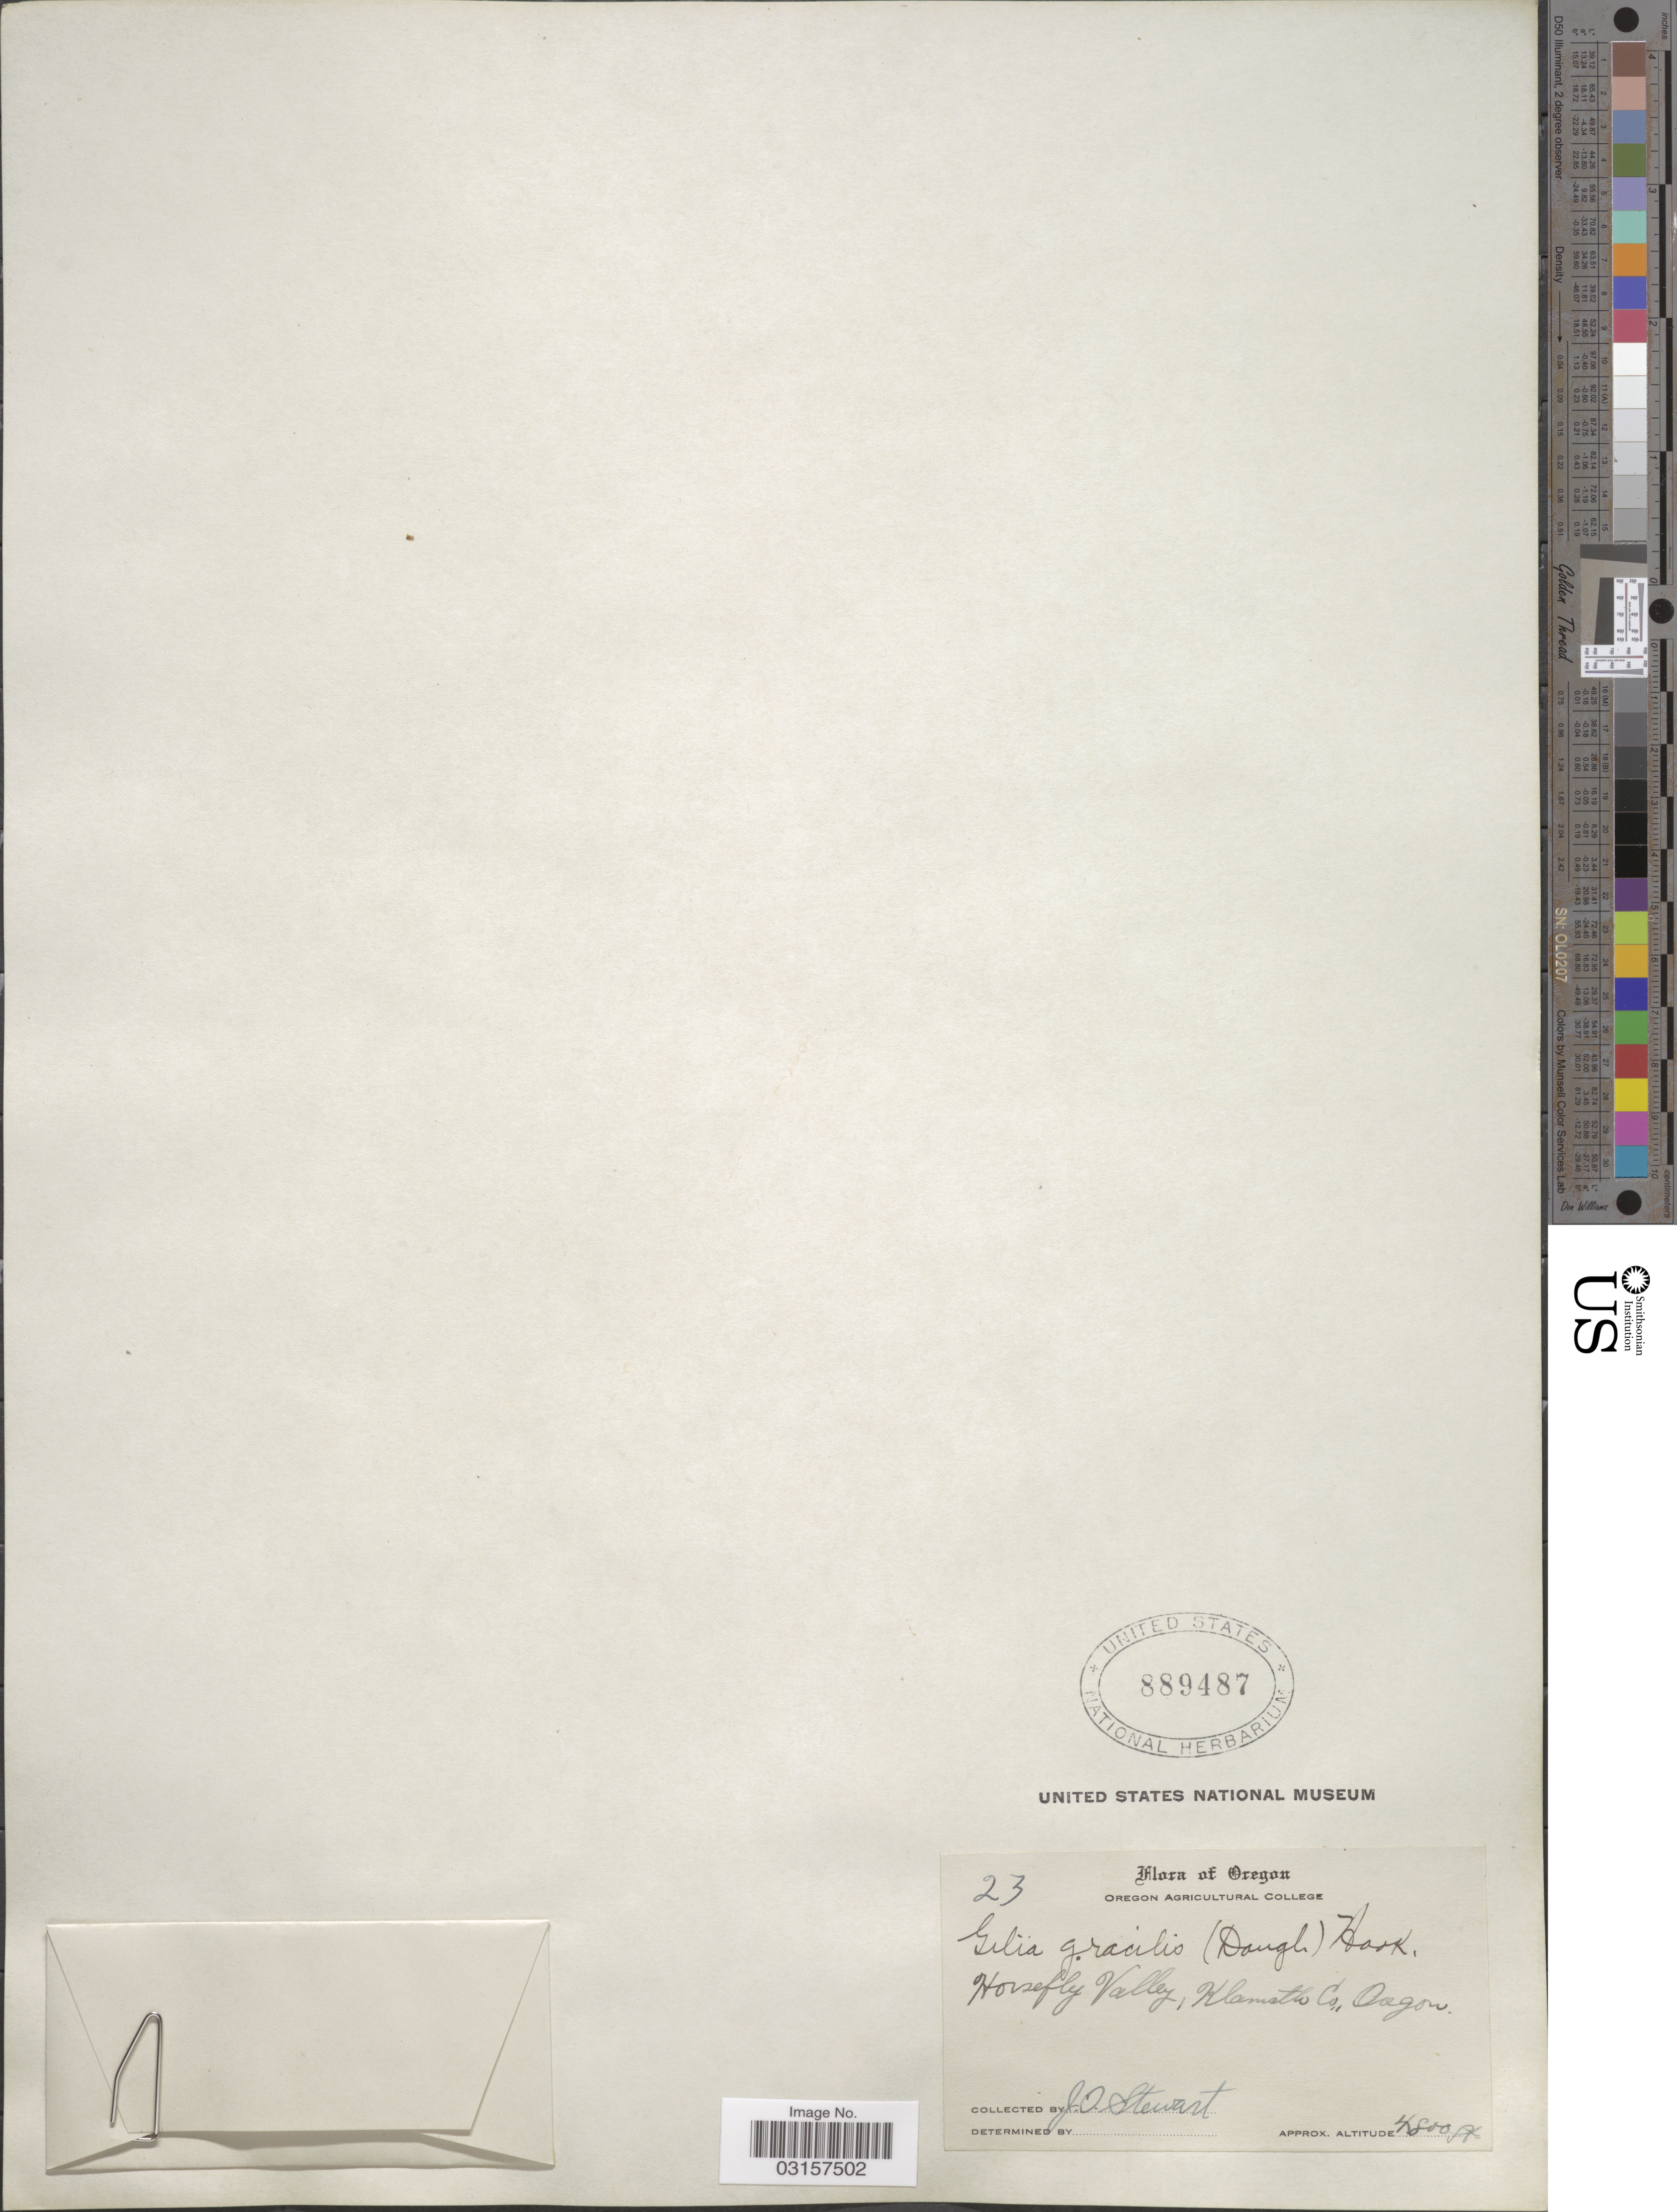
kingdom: Plantae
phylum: Tracheophyta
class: Magnoliopsida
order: Ericales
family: Polemoniaceae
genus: Microsteris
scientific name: Microsteris gracilis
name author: (Hook.) Greene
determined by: (US) Smithsonian Institution - National Museum of Natural History - Department of Botany (UNITED STATES)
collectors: J. Stewart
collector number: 23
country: United States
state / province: Oregon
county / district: Klamath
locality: Horsefly Valley, Klamath Co.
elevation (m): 1463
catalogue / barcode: US 889487